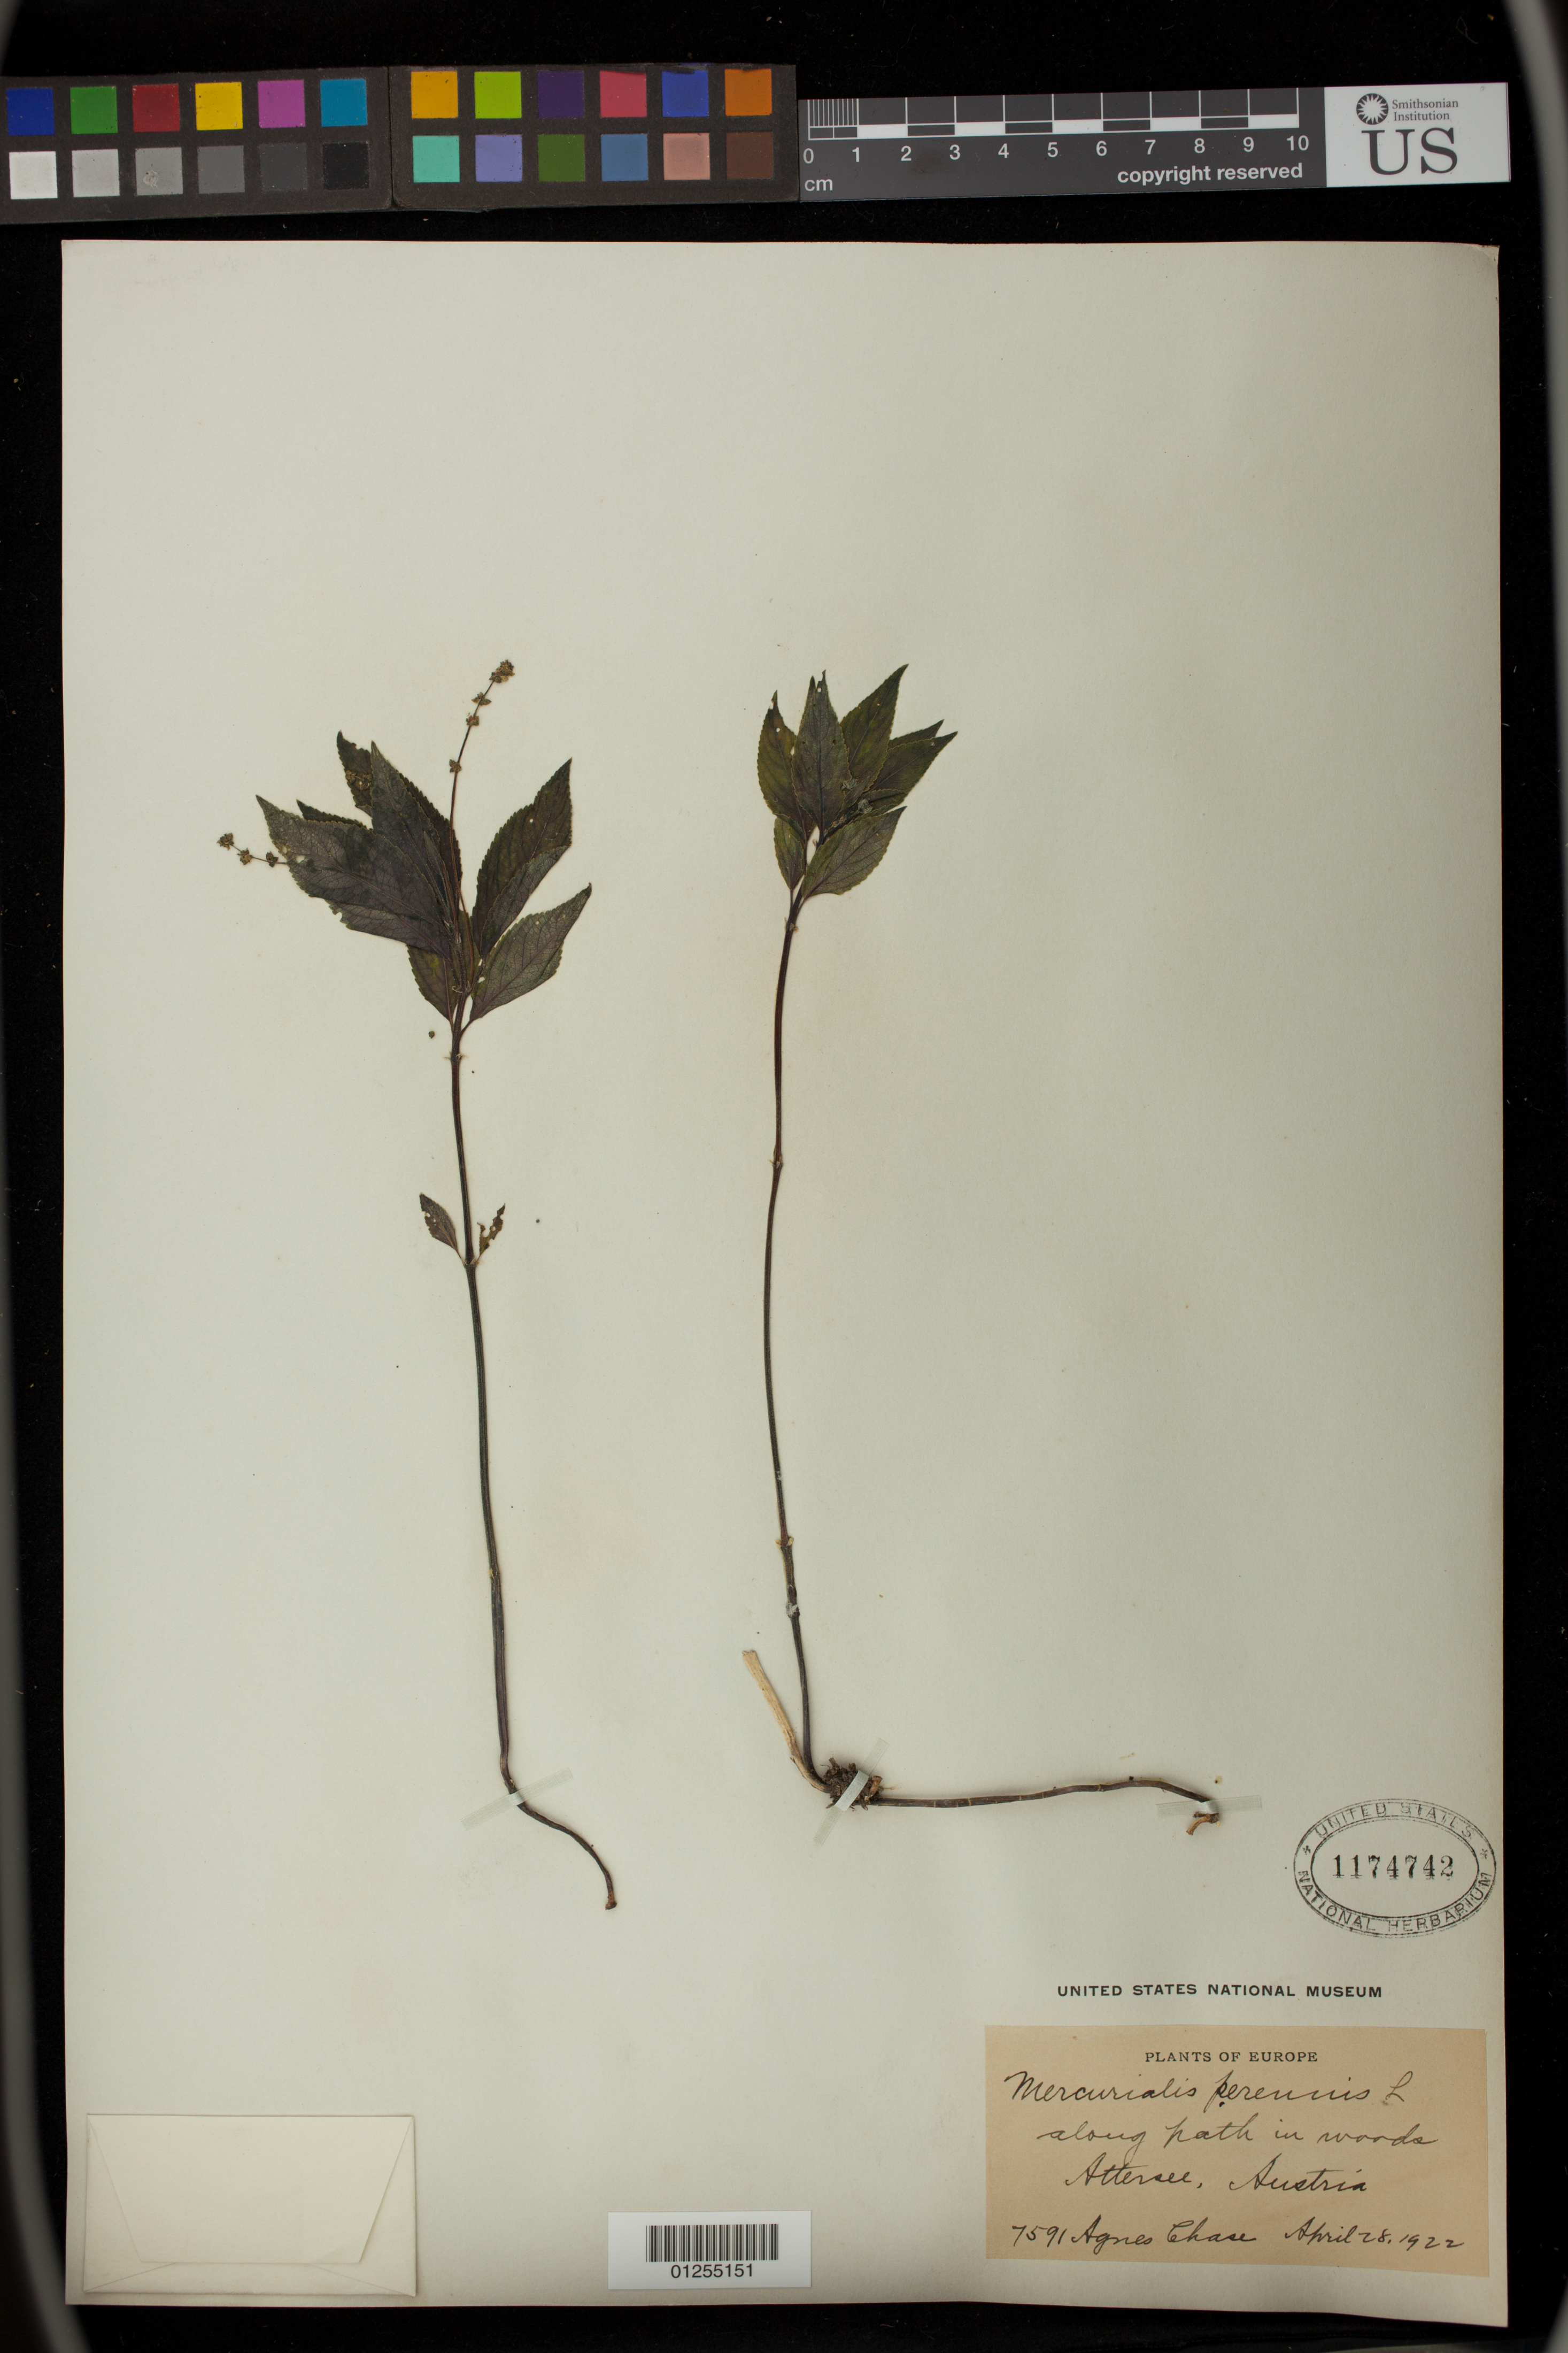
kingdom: Plantae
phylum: Tracheophyta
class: Magnoliopsida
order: Malpighiales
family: Euphorbiaceae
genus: Mercurialis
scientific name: Mercurialis perennis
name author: L.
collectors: A. Chase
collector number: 7591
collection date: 1922-04-28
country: Austria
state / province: Oberosterreich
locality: Atter see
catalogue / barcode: US 1174742